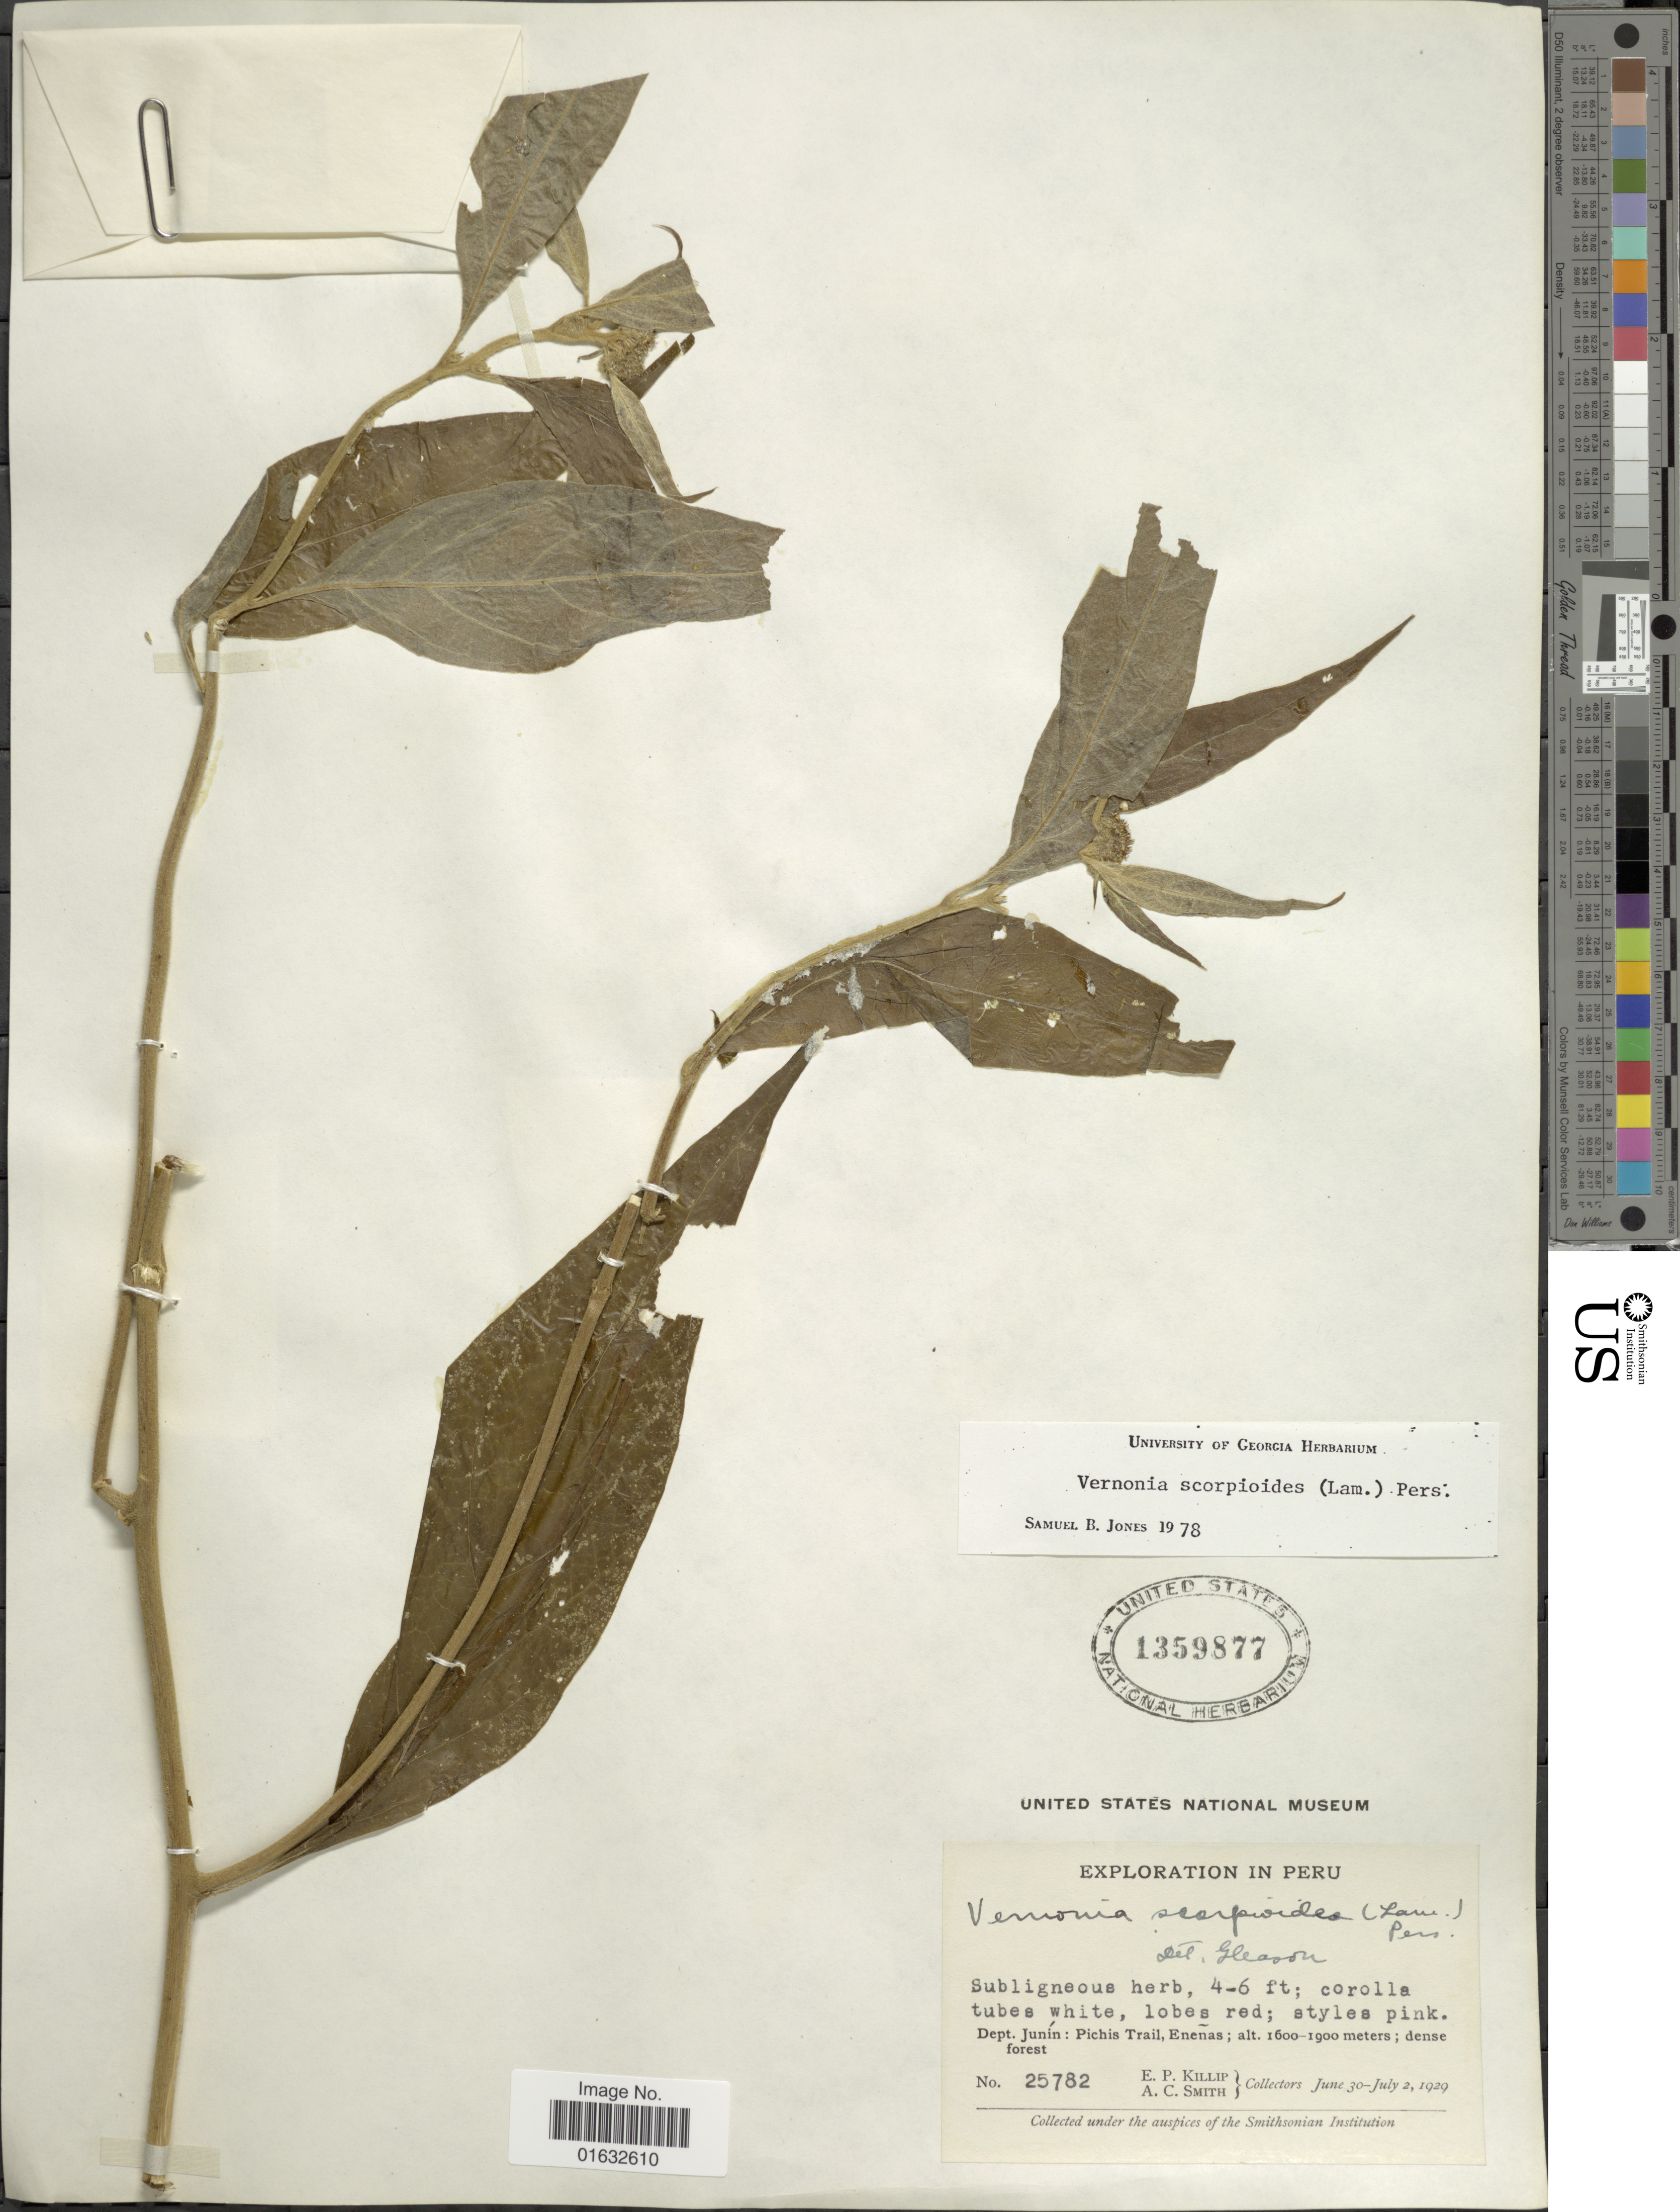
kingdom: Plantae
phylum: Tracheophyta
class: Magnoliopsida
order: Asterales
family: Asteraceae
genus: Cyrtocymura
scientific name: Cyrtocymura scorpioides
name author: (Lam.) H. Rob.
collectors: E. P. Killip & A. C. Smith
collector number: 25782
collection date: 1929-06-30/1929-07-02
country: Peru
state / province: Junín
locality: Pichis Trail, Enenas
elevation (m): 1600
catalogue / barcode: US 1359877